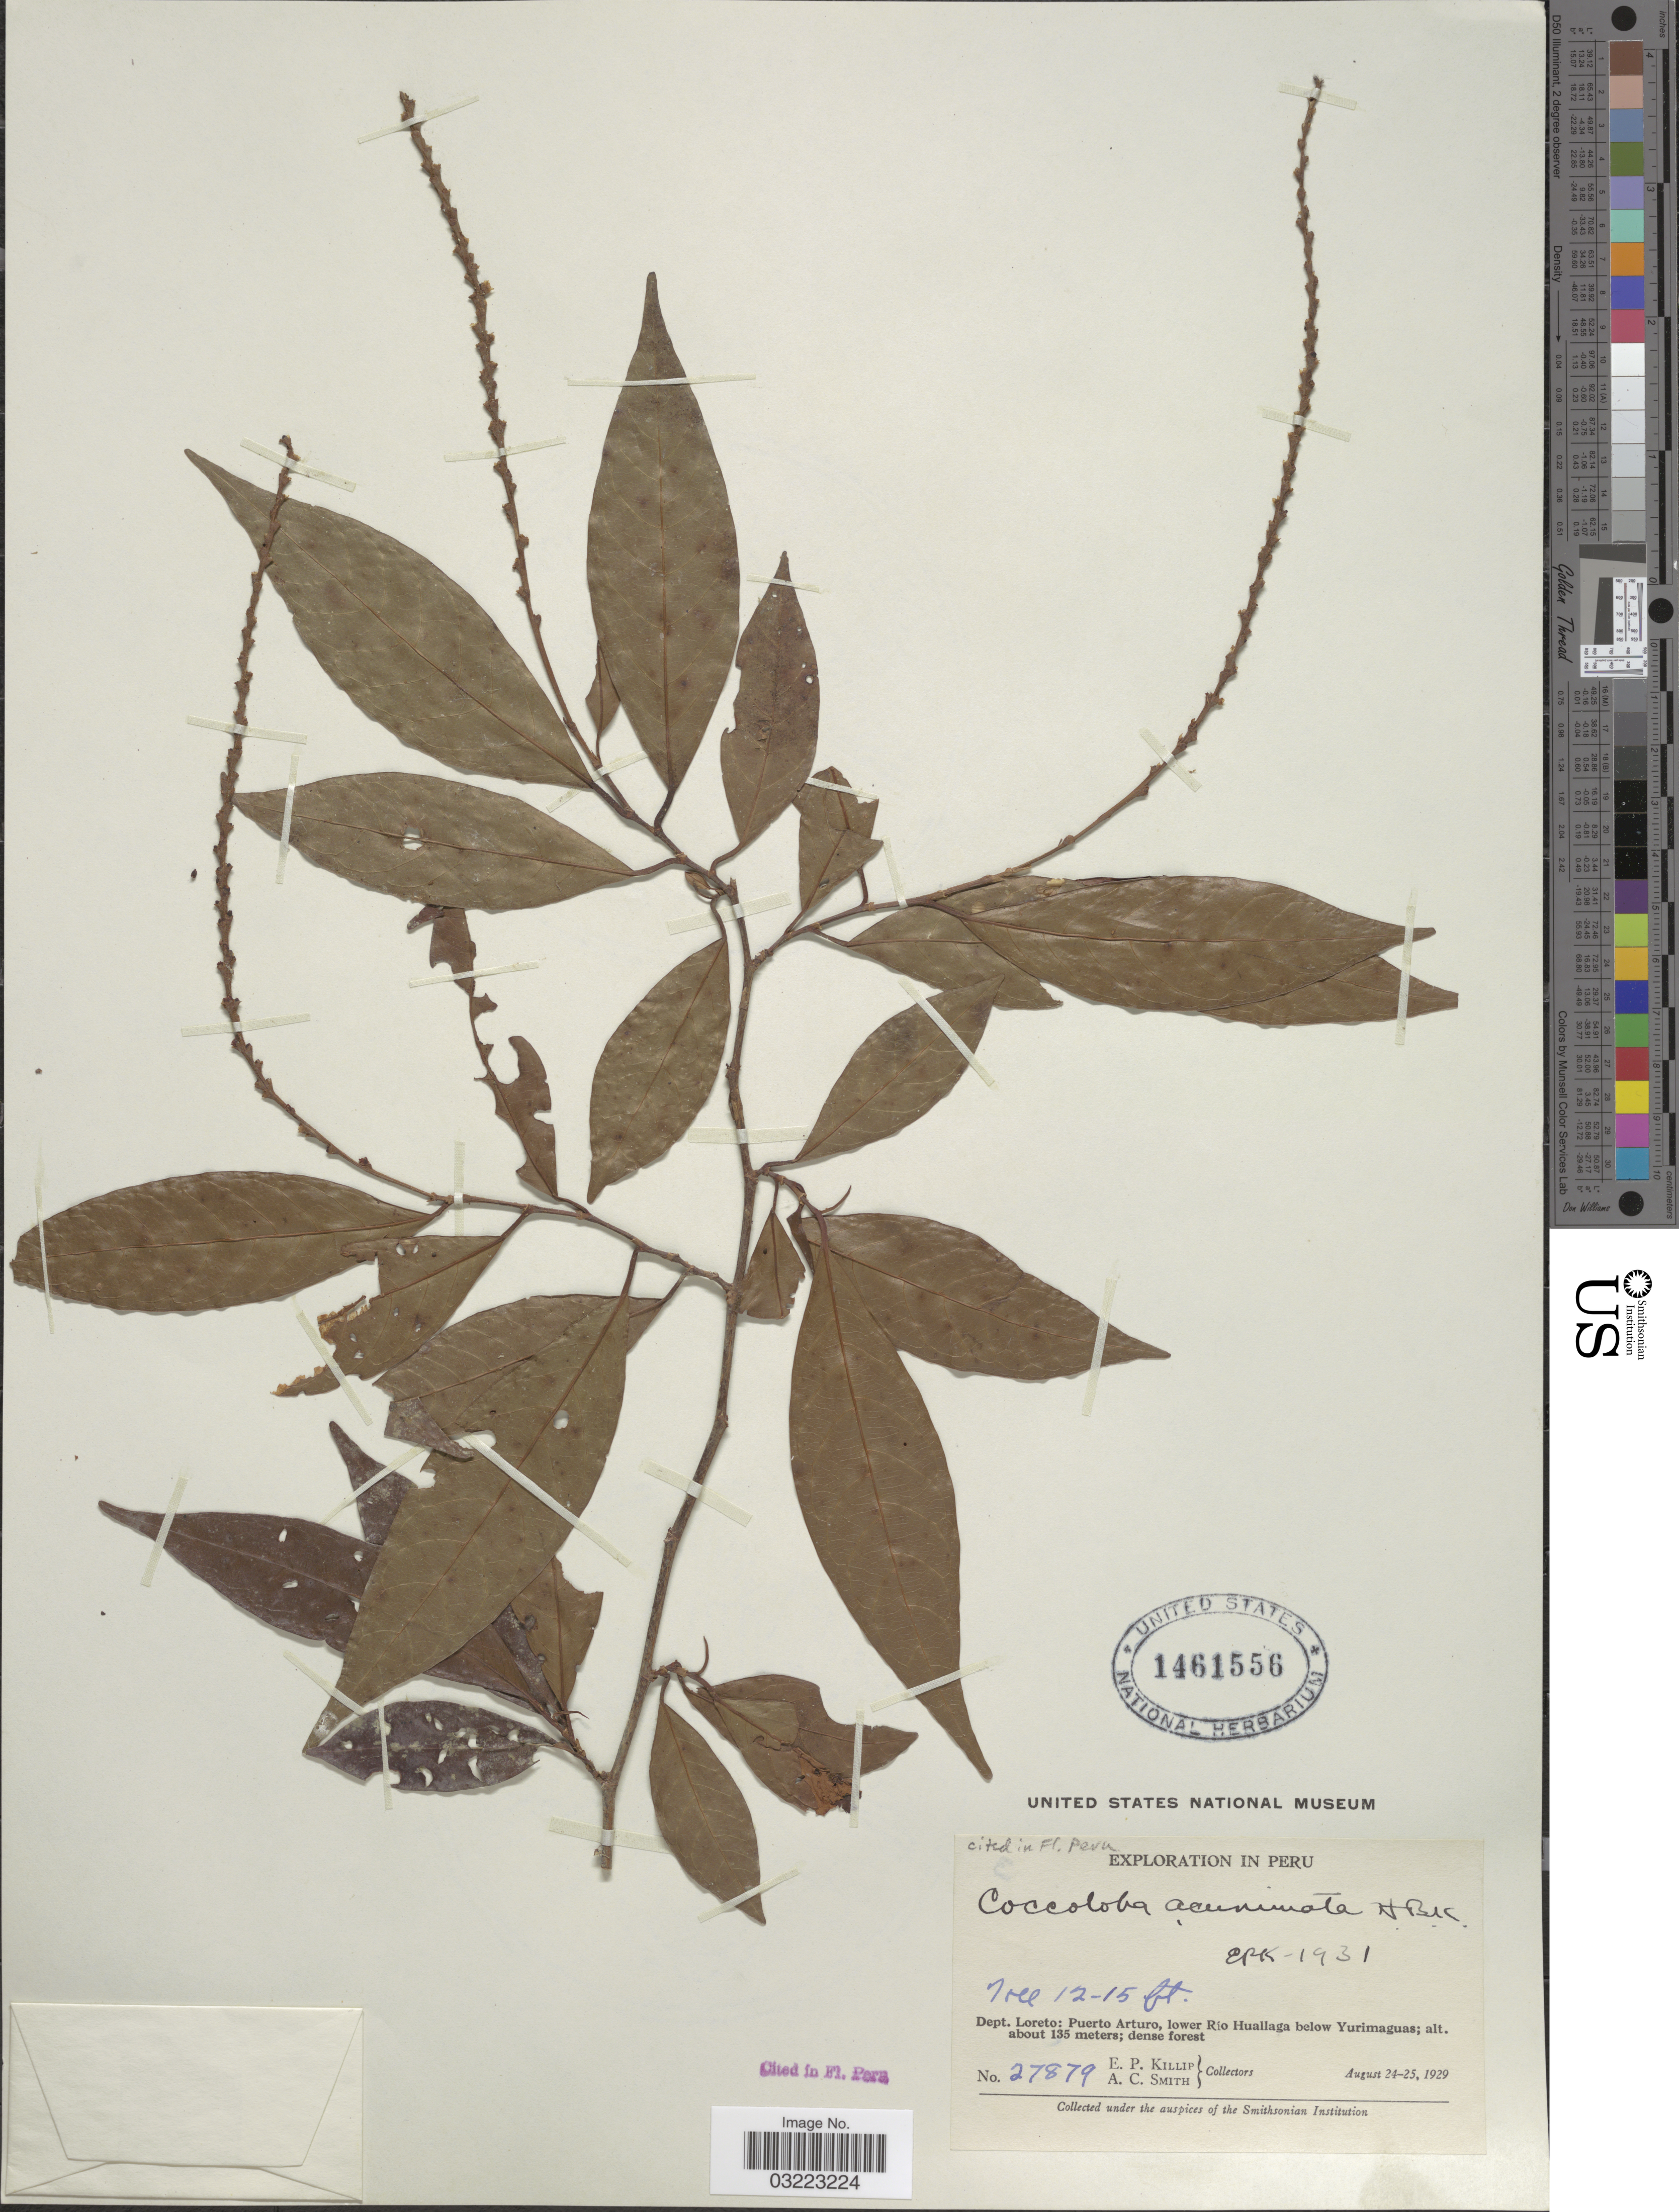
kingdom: Plantae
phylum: Tracheophyta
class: Magnoliopsida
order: Caryophyllales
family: Polygonaceae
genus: Coccoloba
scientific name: Coccoloba acuminata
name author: Kunth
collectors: E. P. Killip & A. C. Smith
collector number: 27879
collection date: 1929-08-24/1929-08-25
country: Peru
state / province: Loreto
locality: Dept. Loreto: Puerto Arturo, lower Rio Huallaga below Yurimaguas.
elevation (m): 135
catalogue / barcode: US 1461556